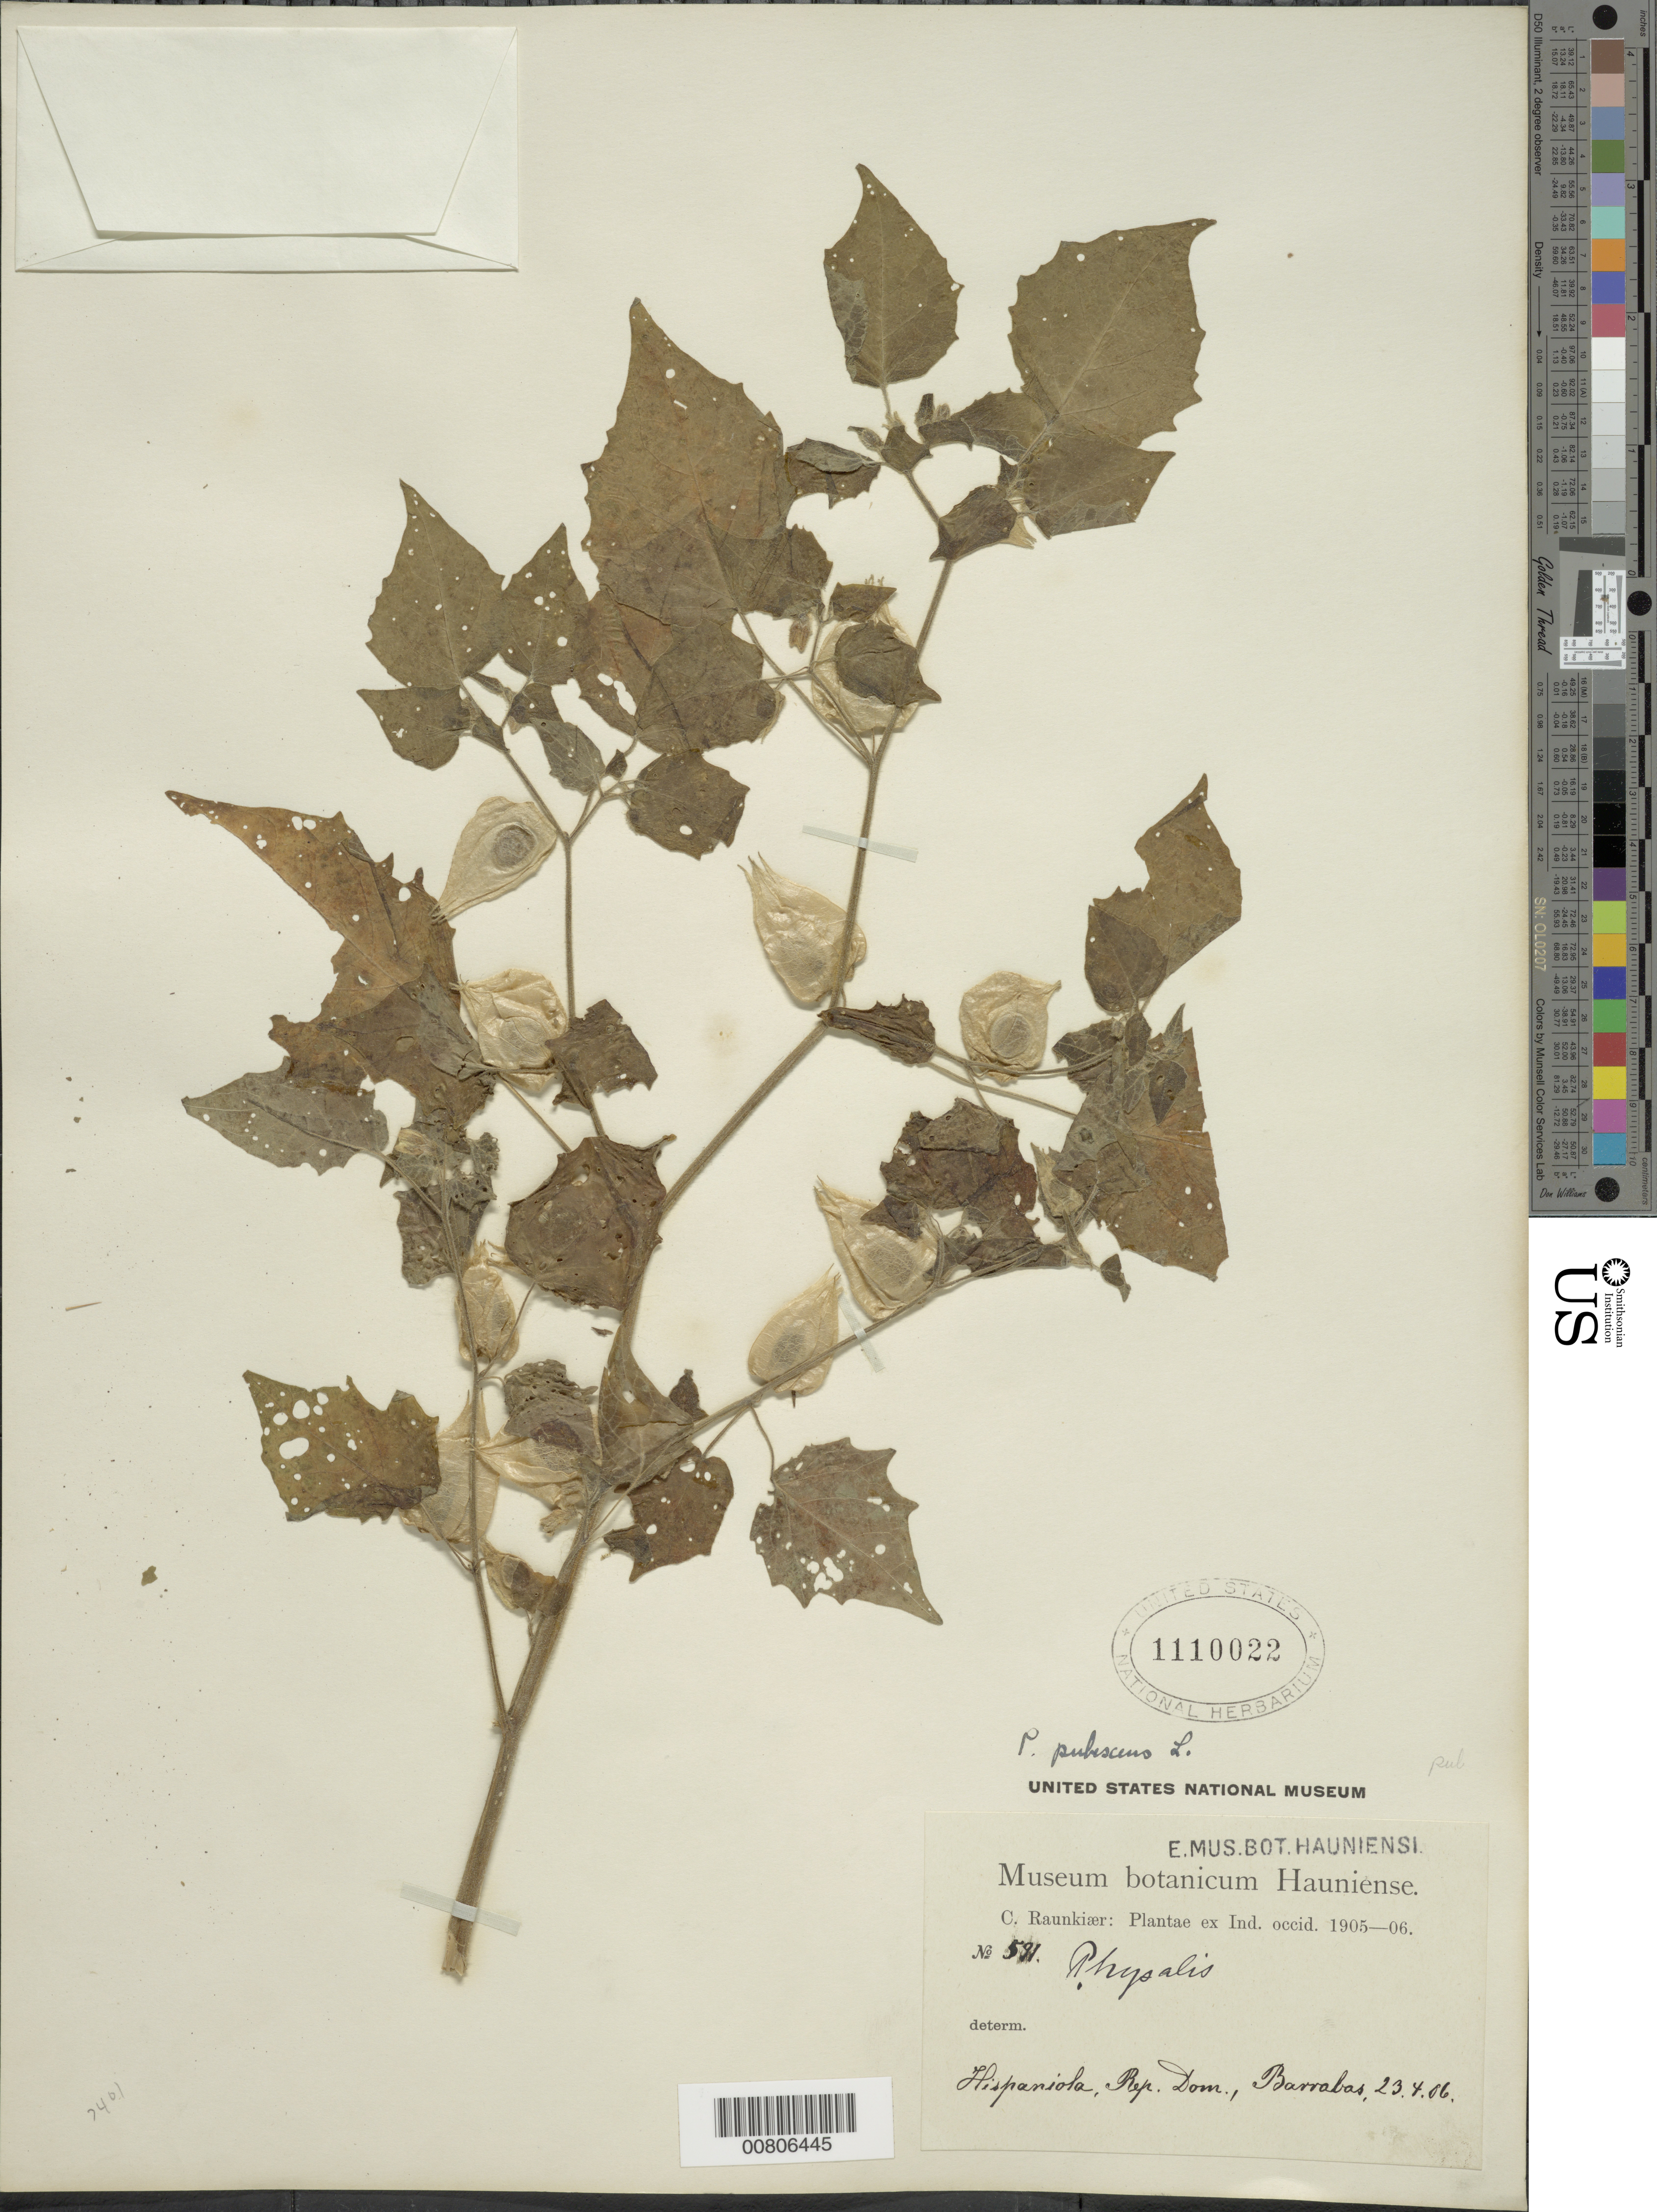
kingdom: Plantae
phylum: Tracheophyta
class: Magnoliopsida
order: Solanales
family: Solanaceae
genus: Physalis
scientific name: Physalis pubescens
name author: L.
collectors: C. C. Raunkiaer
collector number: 591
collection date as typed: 23 Apr 1906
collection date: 1906-04-23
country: Dominican Republic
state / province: Puerto Plata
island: Hispaniola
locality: Barrabas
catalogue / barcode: US 1110022